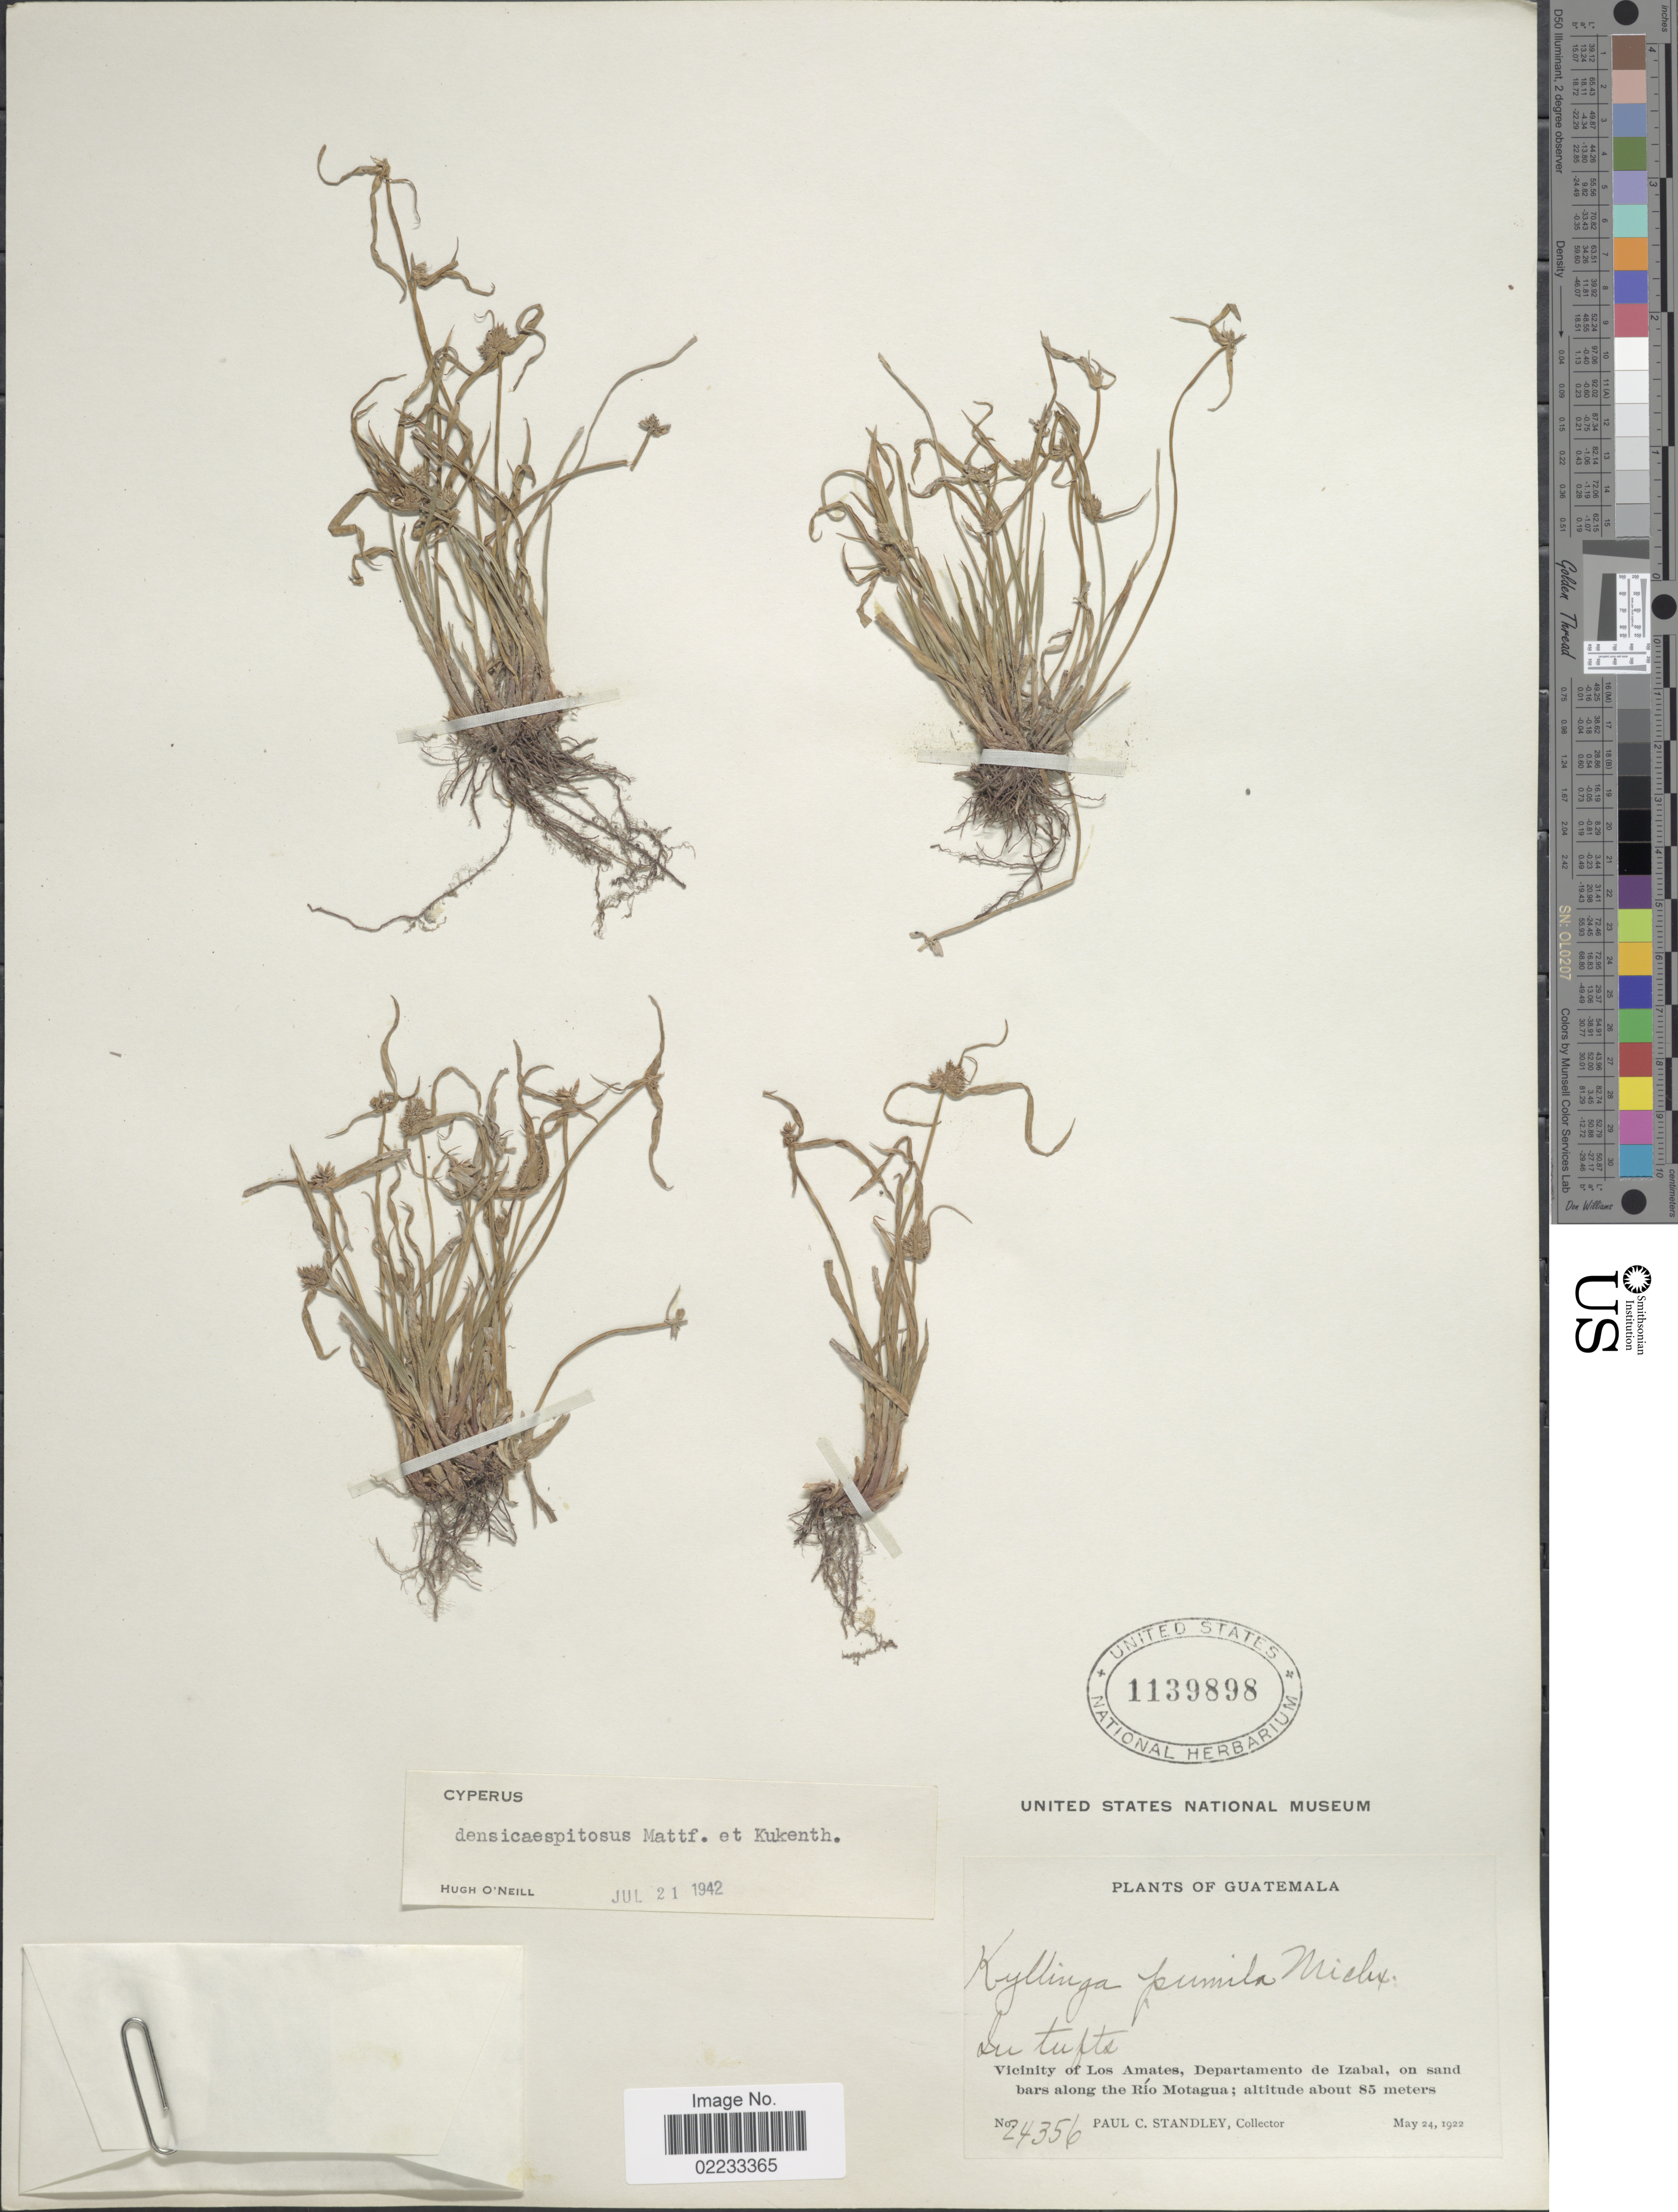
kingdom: Plantae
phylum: Tracheophyta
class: Liliopsida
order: Poales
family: Cyperaceae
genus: Cyperus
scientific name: Cyperus hortensis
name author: (Salzm. ex Steud.) Dorr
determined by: Strong, Mark T., (BOT), Smithsonian Institution - National Museum of Natural History (UNITED STATES)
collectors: P. C. Standley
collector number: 24356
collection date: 1922-05-24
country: Guatemala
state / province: Izabal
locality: In tufts, Vicinity of Los Amates, on sand bars along the Rio Motagua.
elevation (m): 85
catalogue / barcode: US 1139898